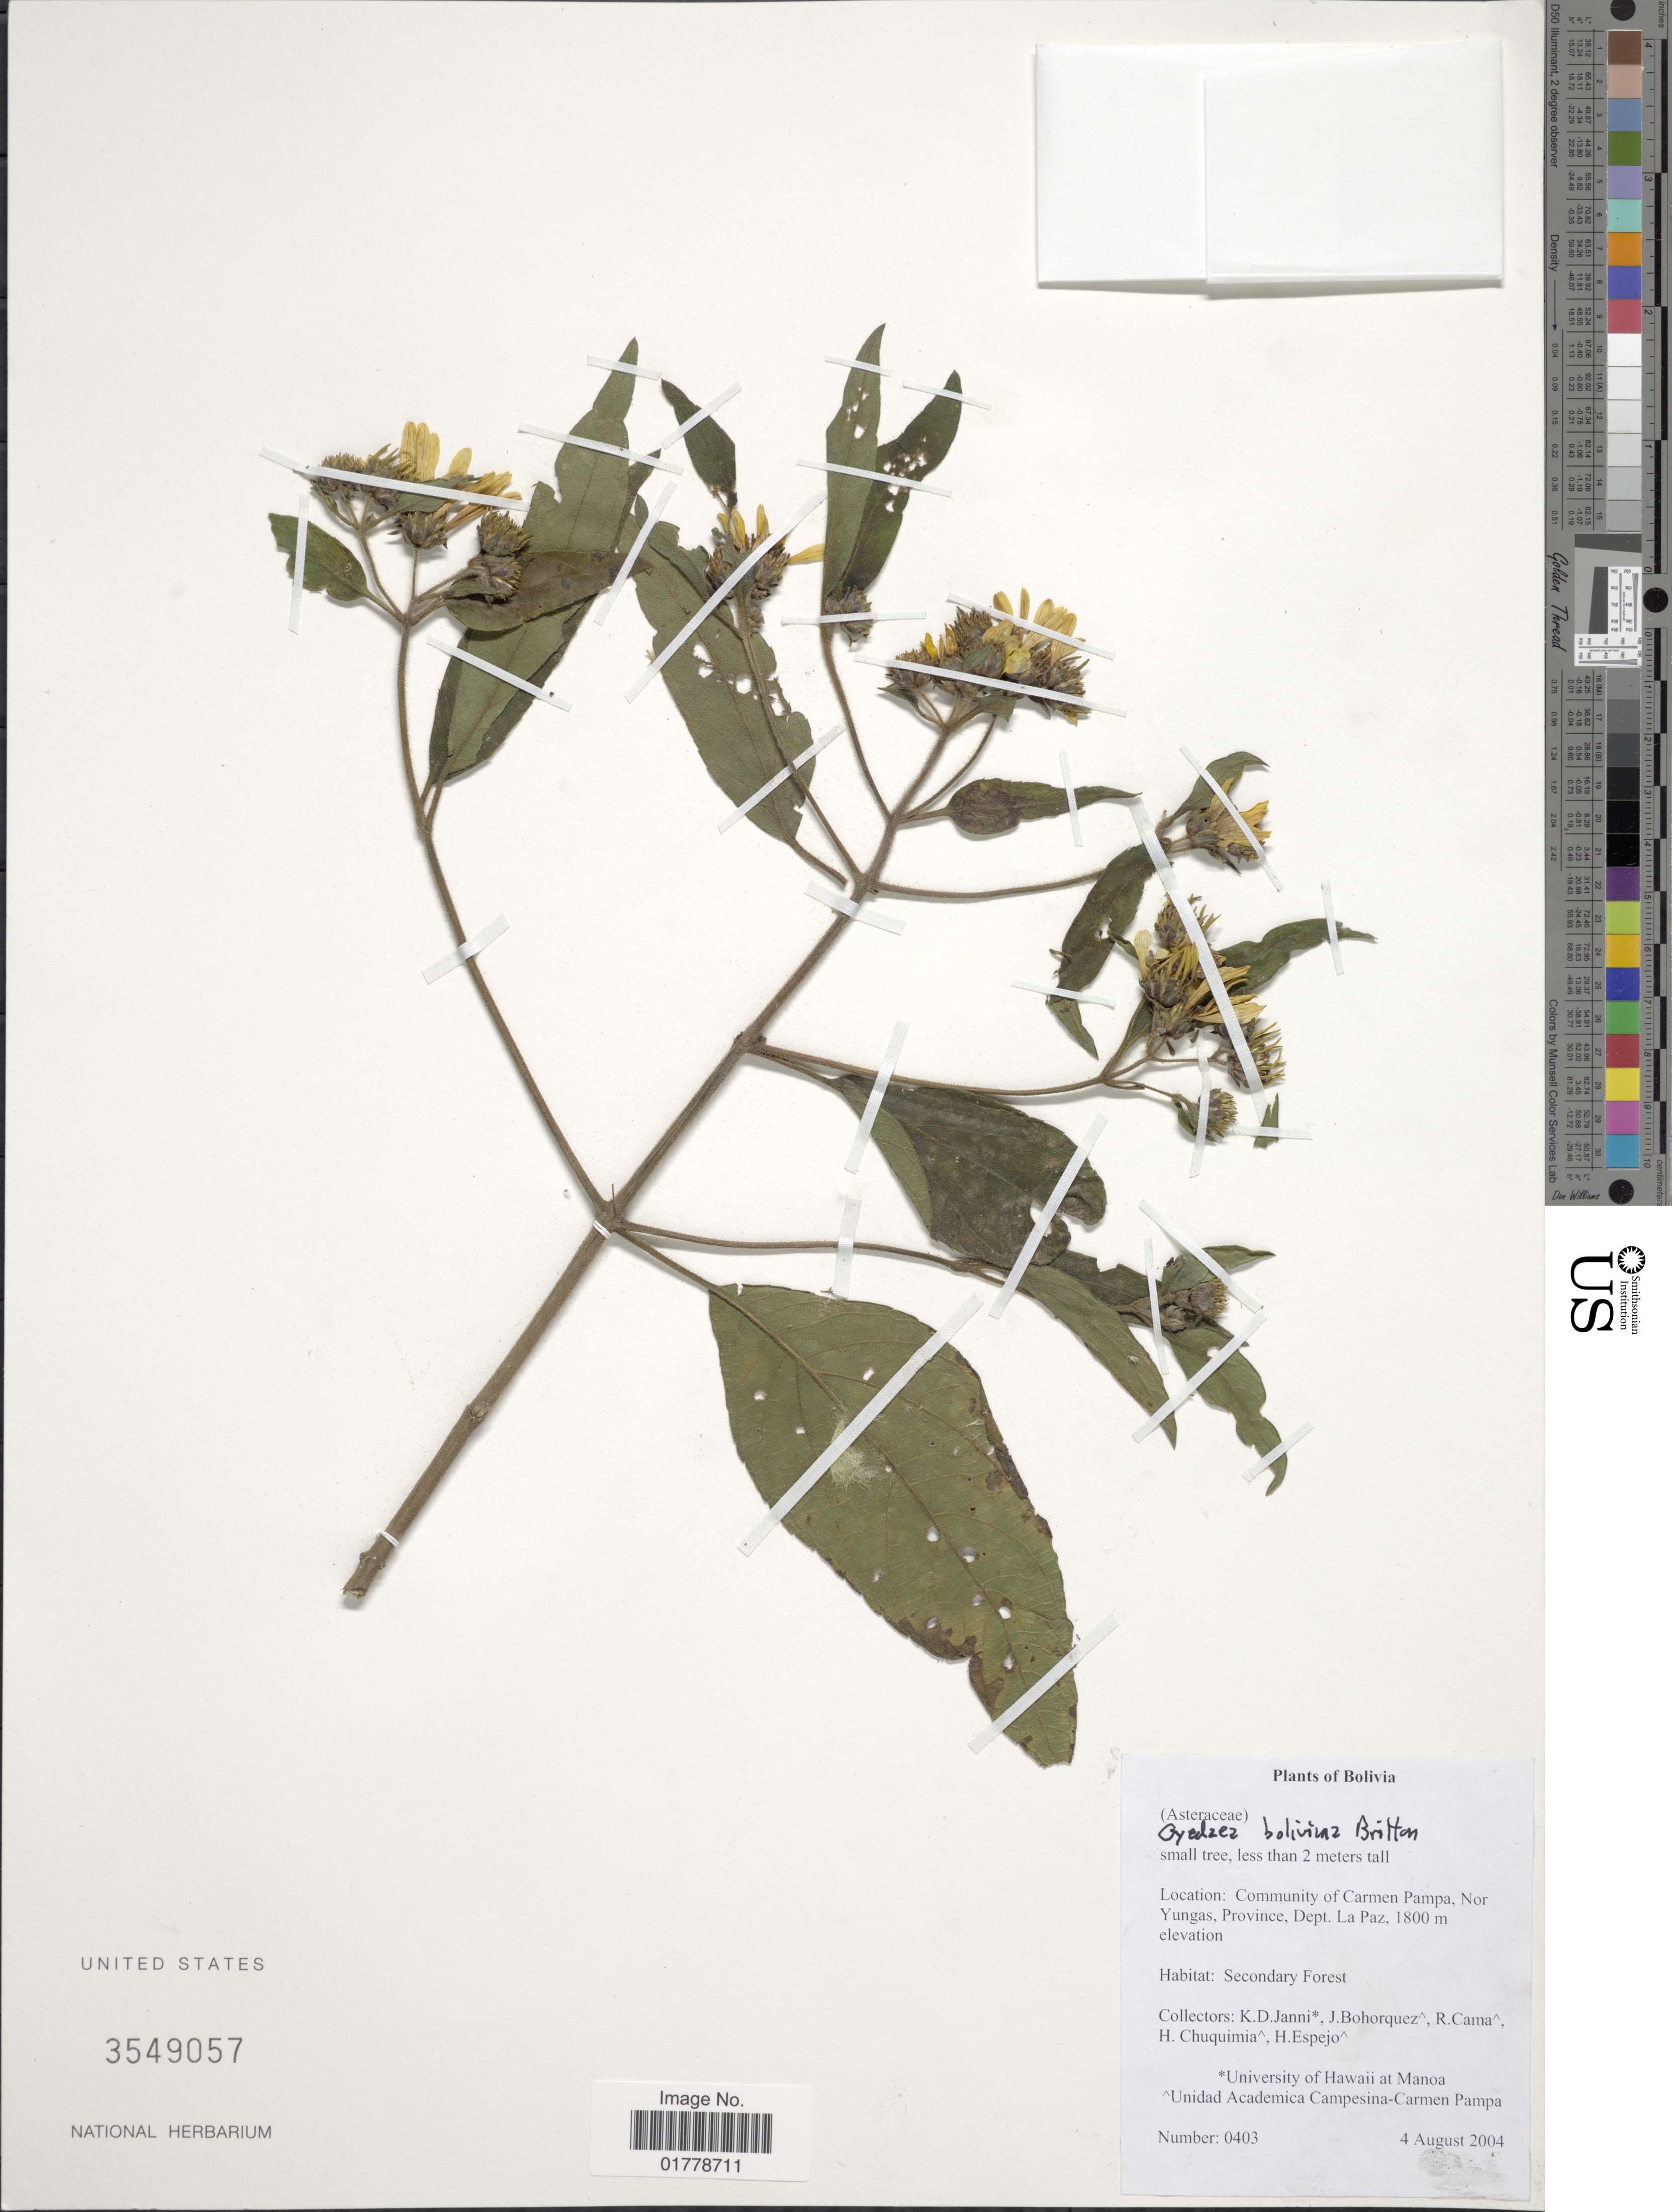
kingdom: Plantae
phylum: Tracheophyta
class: Magnoliopsida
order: Asterales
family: Asteraceae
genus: Oyedaea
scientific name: Oyedaea boliviana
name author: Britton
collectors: K. Janni, J. Bohorquez, R. Cama, H. Chuquimia & H. Espejo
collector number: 0403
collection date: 2004-08-04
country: Bolivia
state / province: La Paz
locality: Community of Carmen Pampa, Nor Yungas, Province, Dept. La Paz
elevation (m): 1800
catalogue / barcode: US 3549057